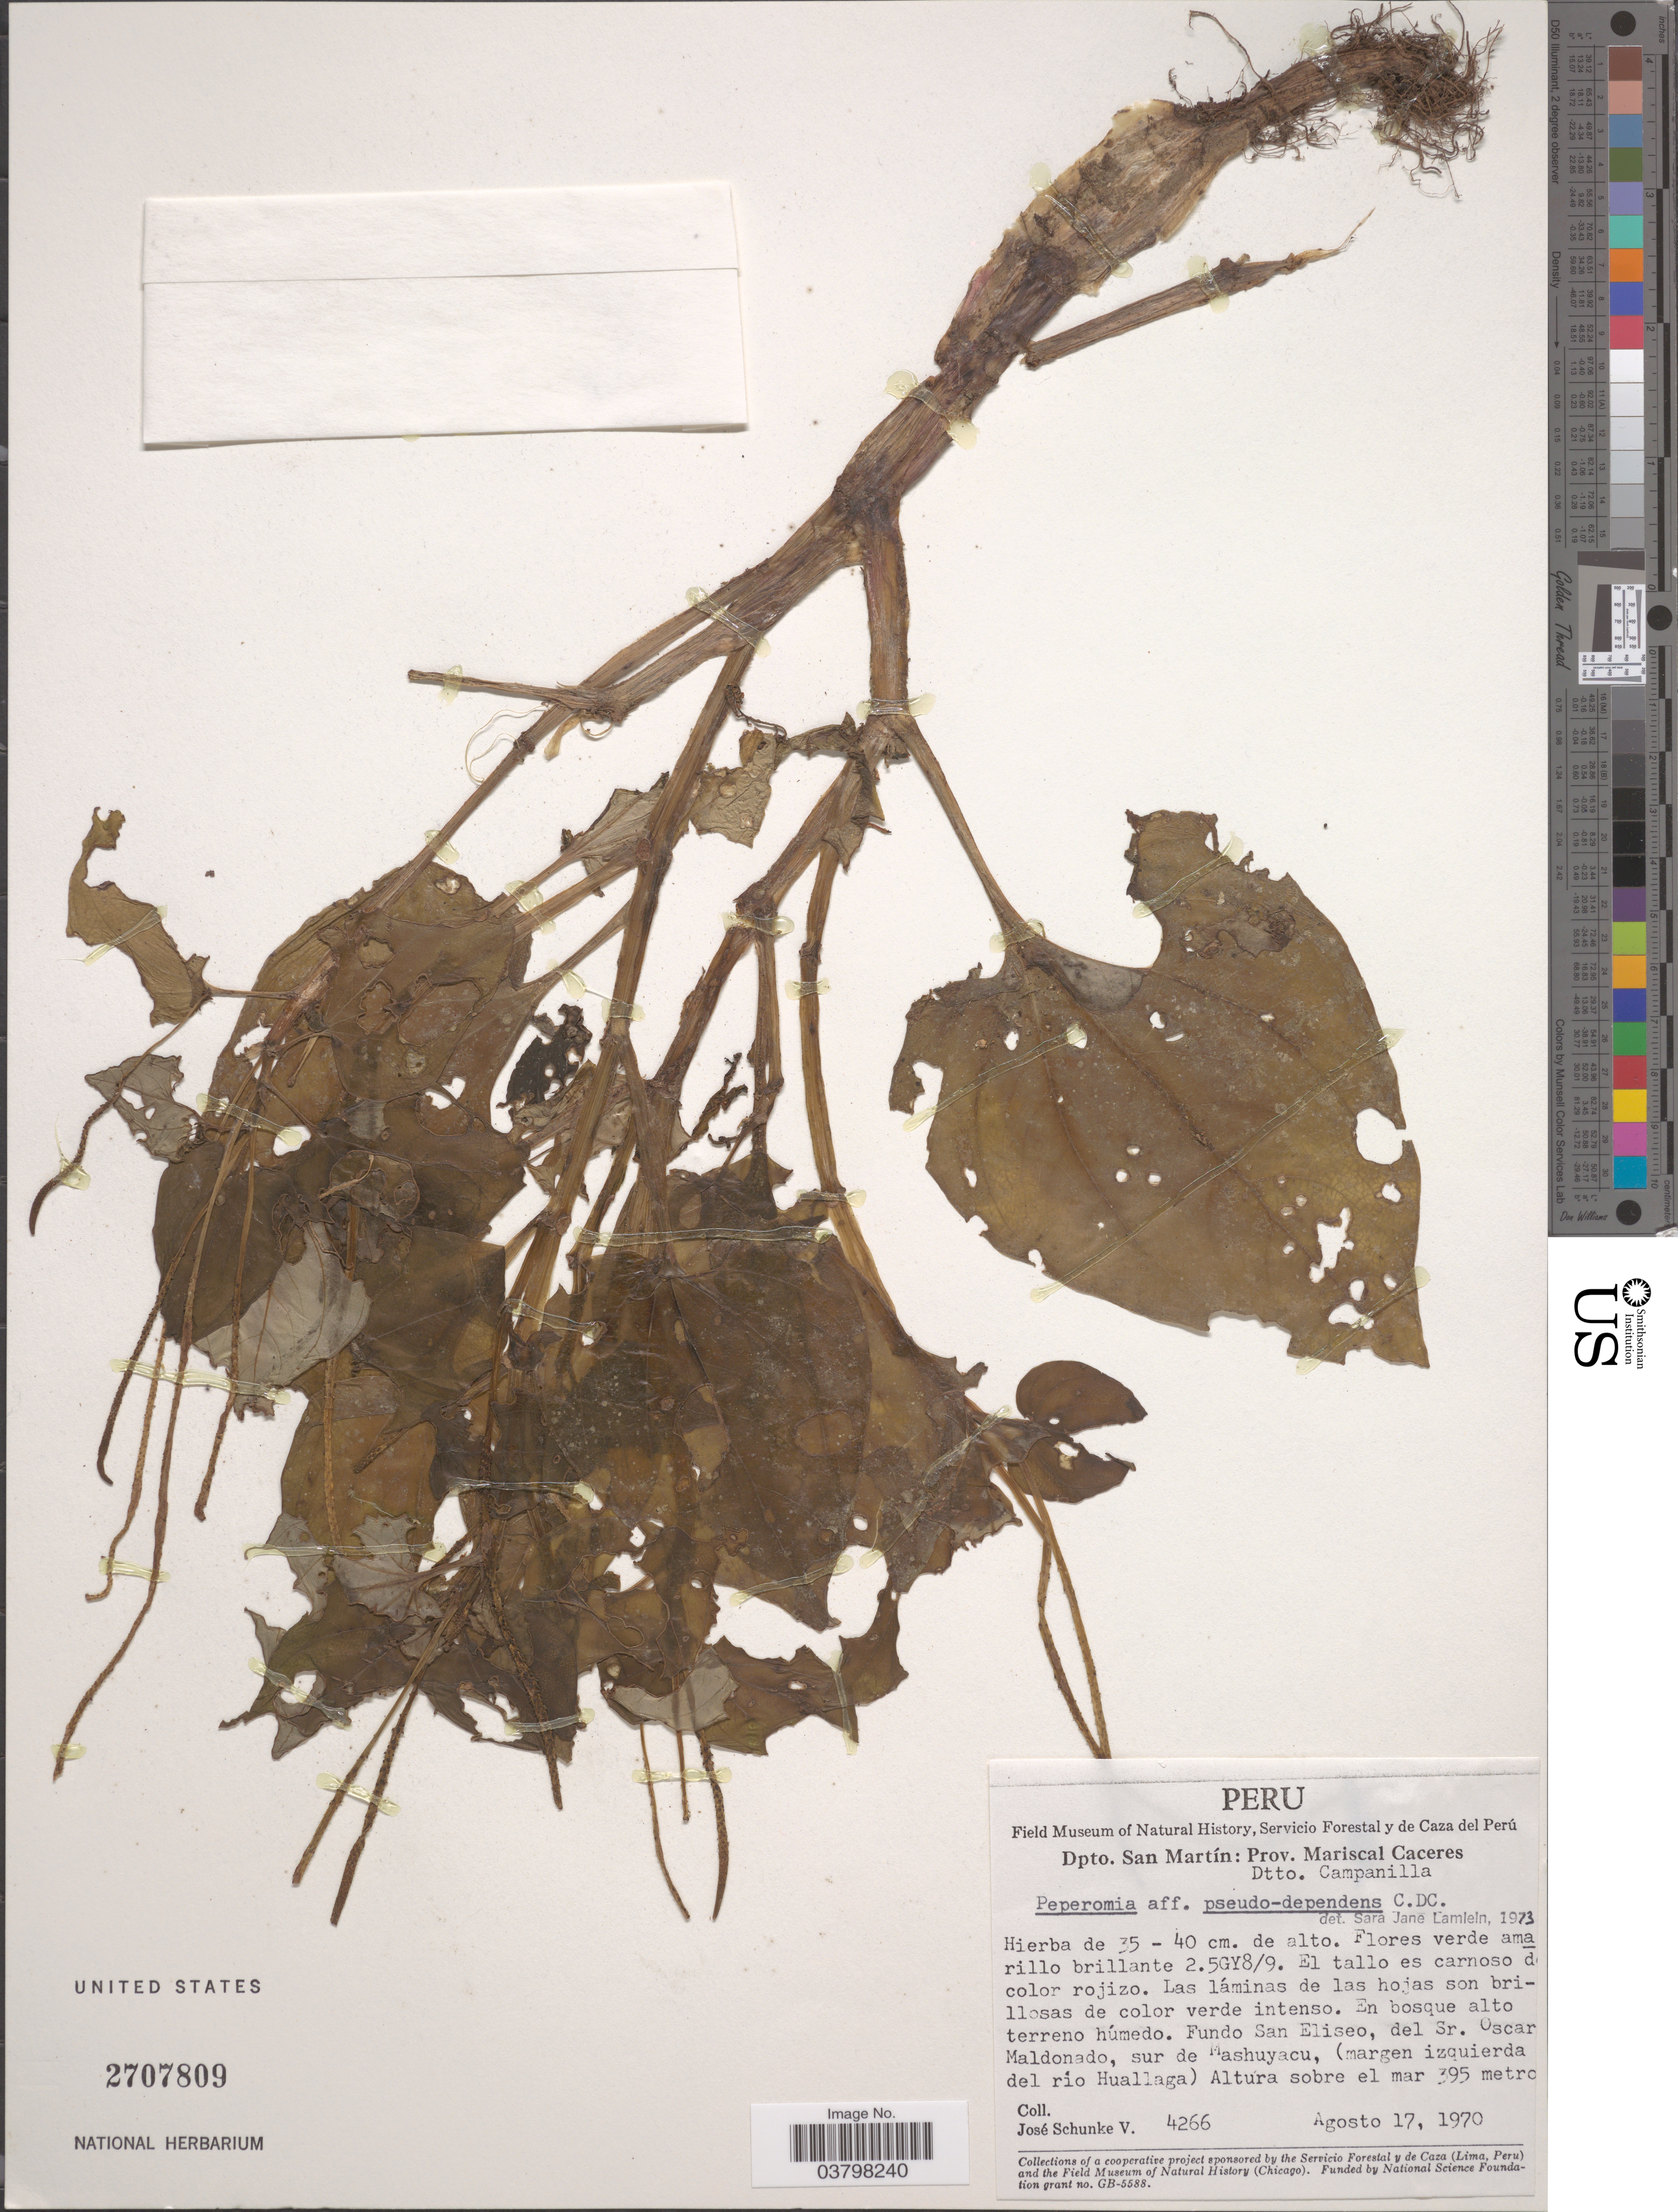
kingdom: Plantae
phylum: Tracheophyta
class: Magnoliopsida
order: Piperales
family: Piperaceae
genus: Peperomia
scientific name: Peperomia pseudo-dependens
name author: DC.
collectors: J. Schunke Vigo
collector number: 4266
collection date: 1970-08-17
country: Peru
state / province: San Martín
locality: Dpto. San Martín: Prov. Mariscal Caceres. Dtto. Campanilla. Fundo San Eliseo, del Sr. Oscar Maldonado, sur de Mashuyacu, (margen izquierda del río Huallaga).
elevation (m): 395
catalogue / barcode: US 2707809